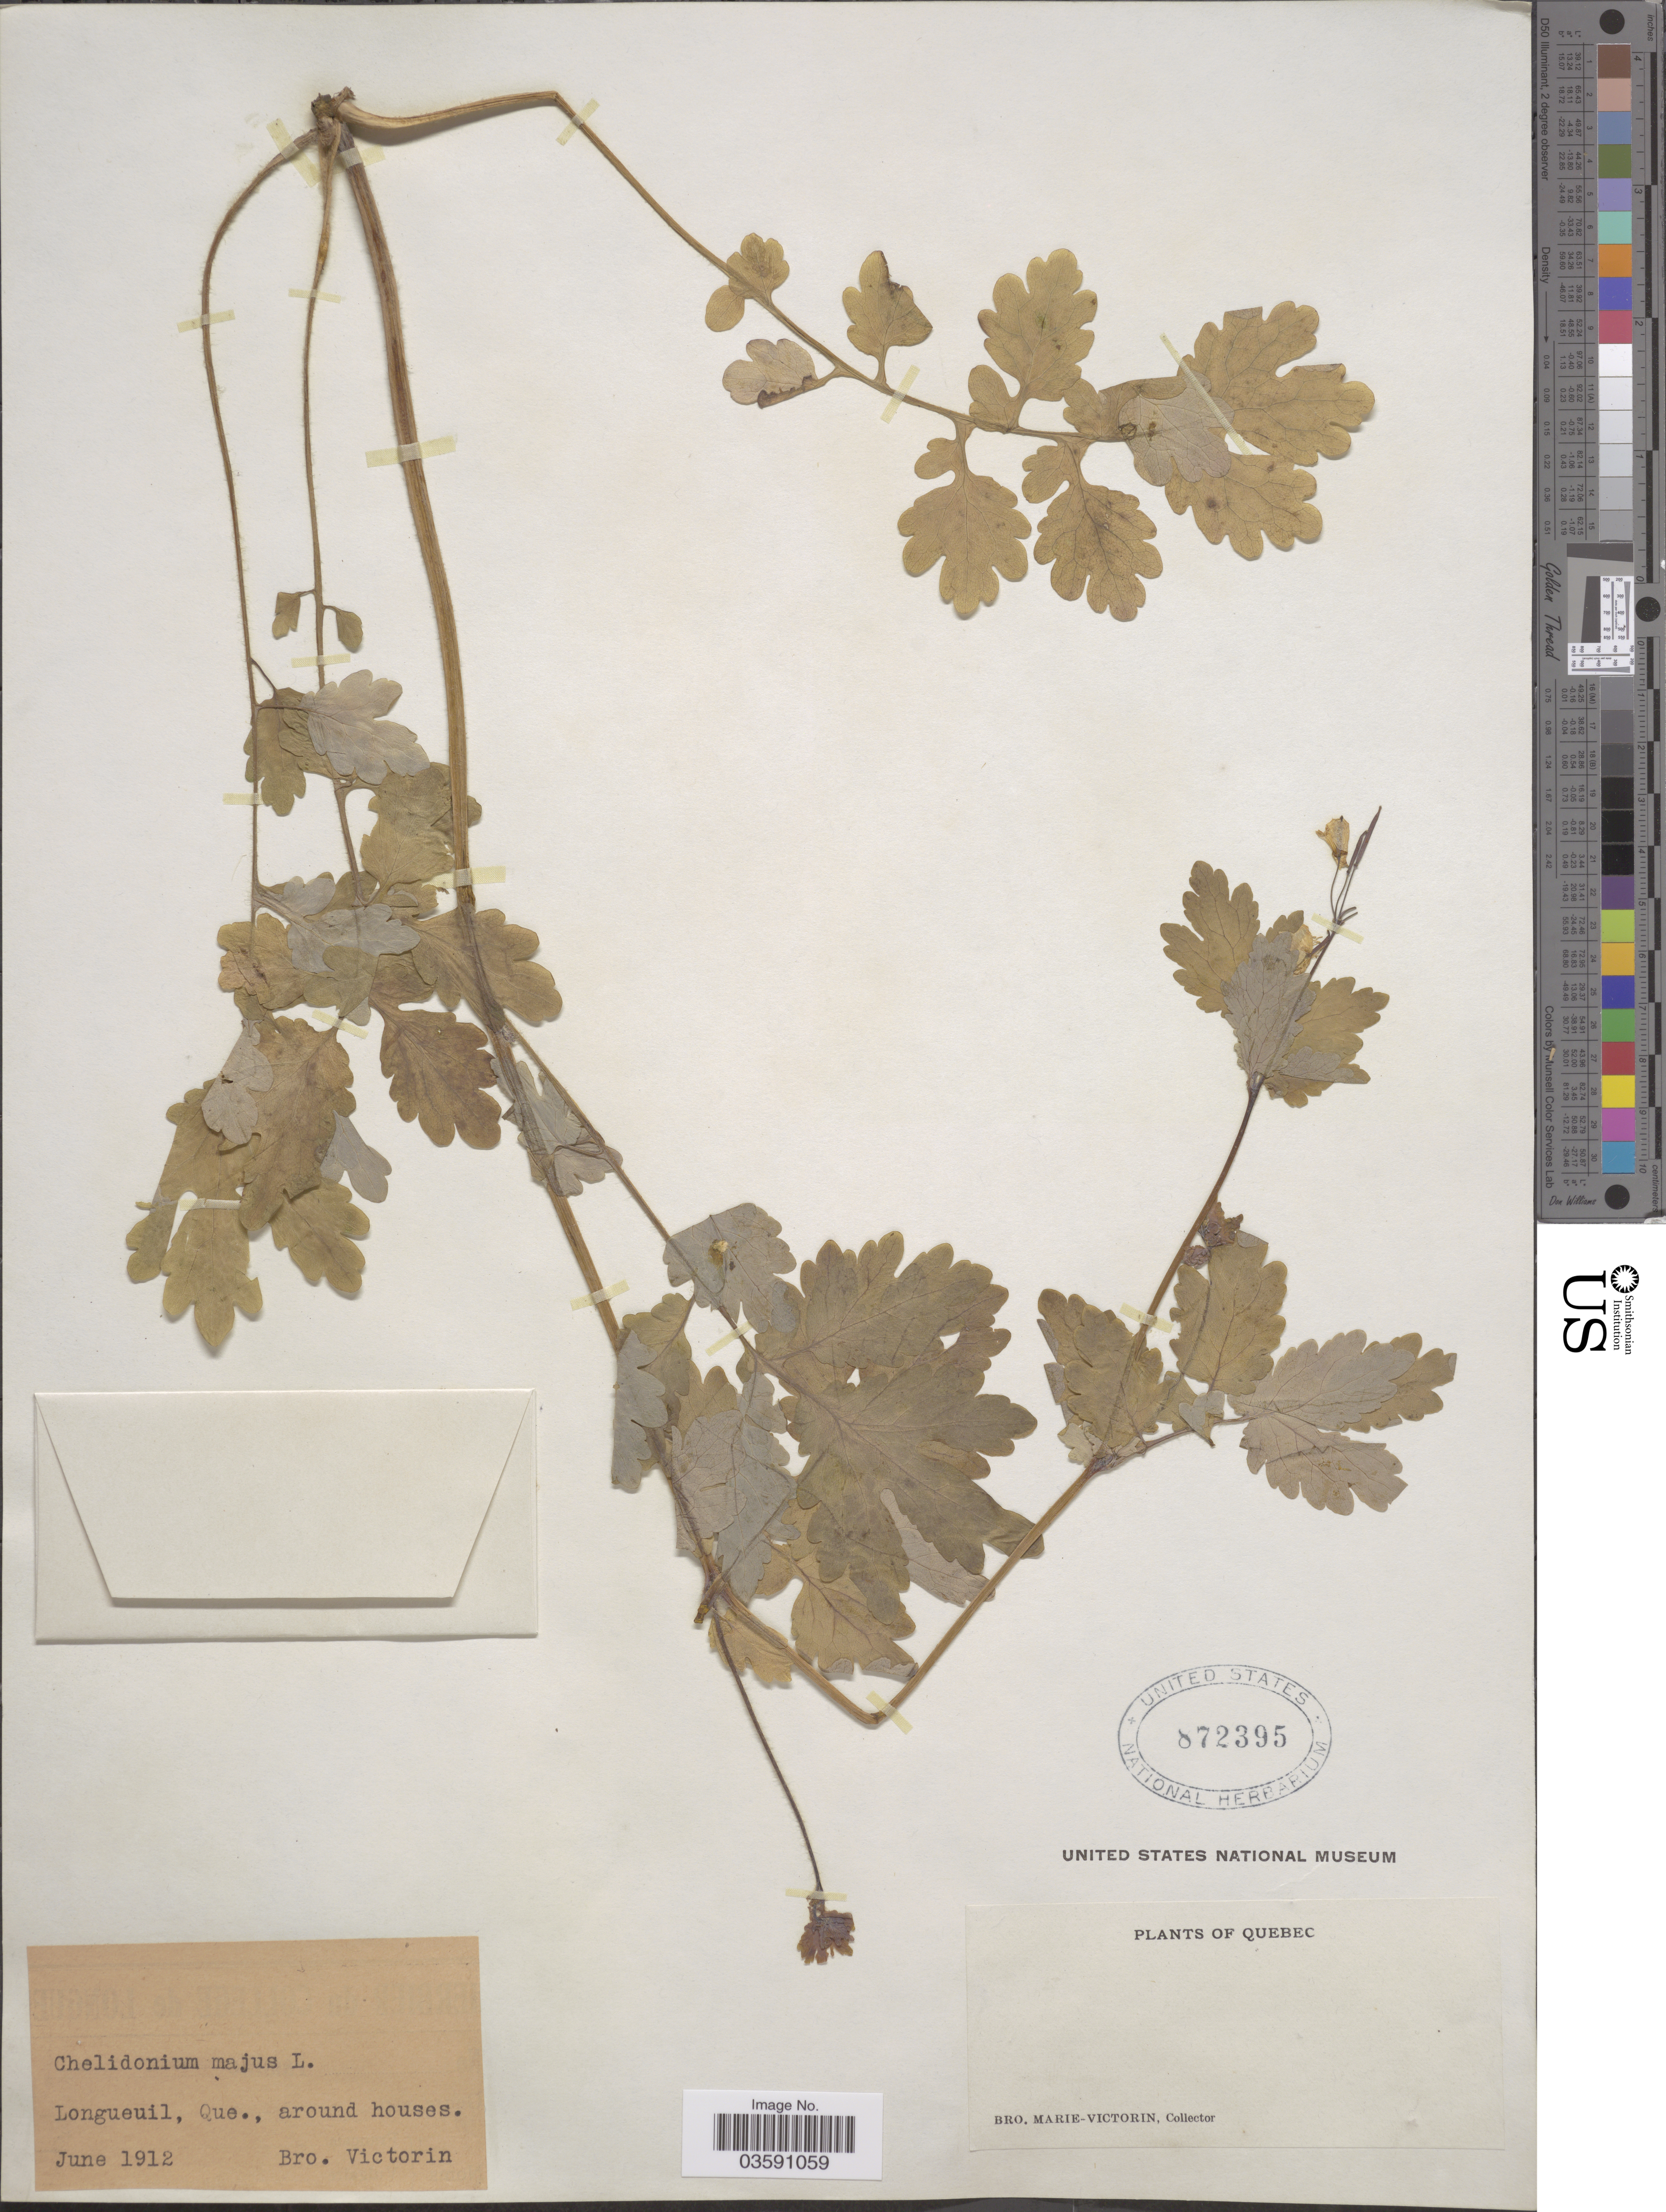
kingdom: Plantae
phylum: Tracheophyta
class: Magnoliopsida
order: Ranunculales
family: Papaveraceae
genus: Chelidonium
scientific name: Chelidonium majus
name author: L.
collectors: B. Victorin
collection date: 1912-06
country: Canada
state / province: Quebec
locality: Longueuil, around houses.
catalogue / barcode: US 872395